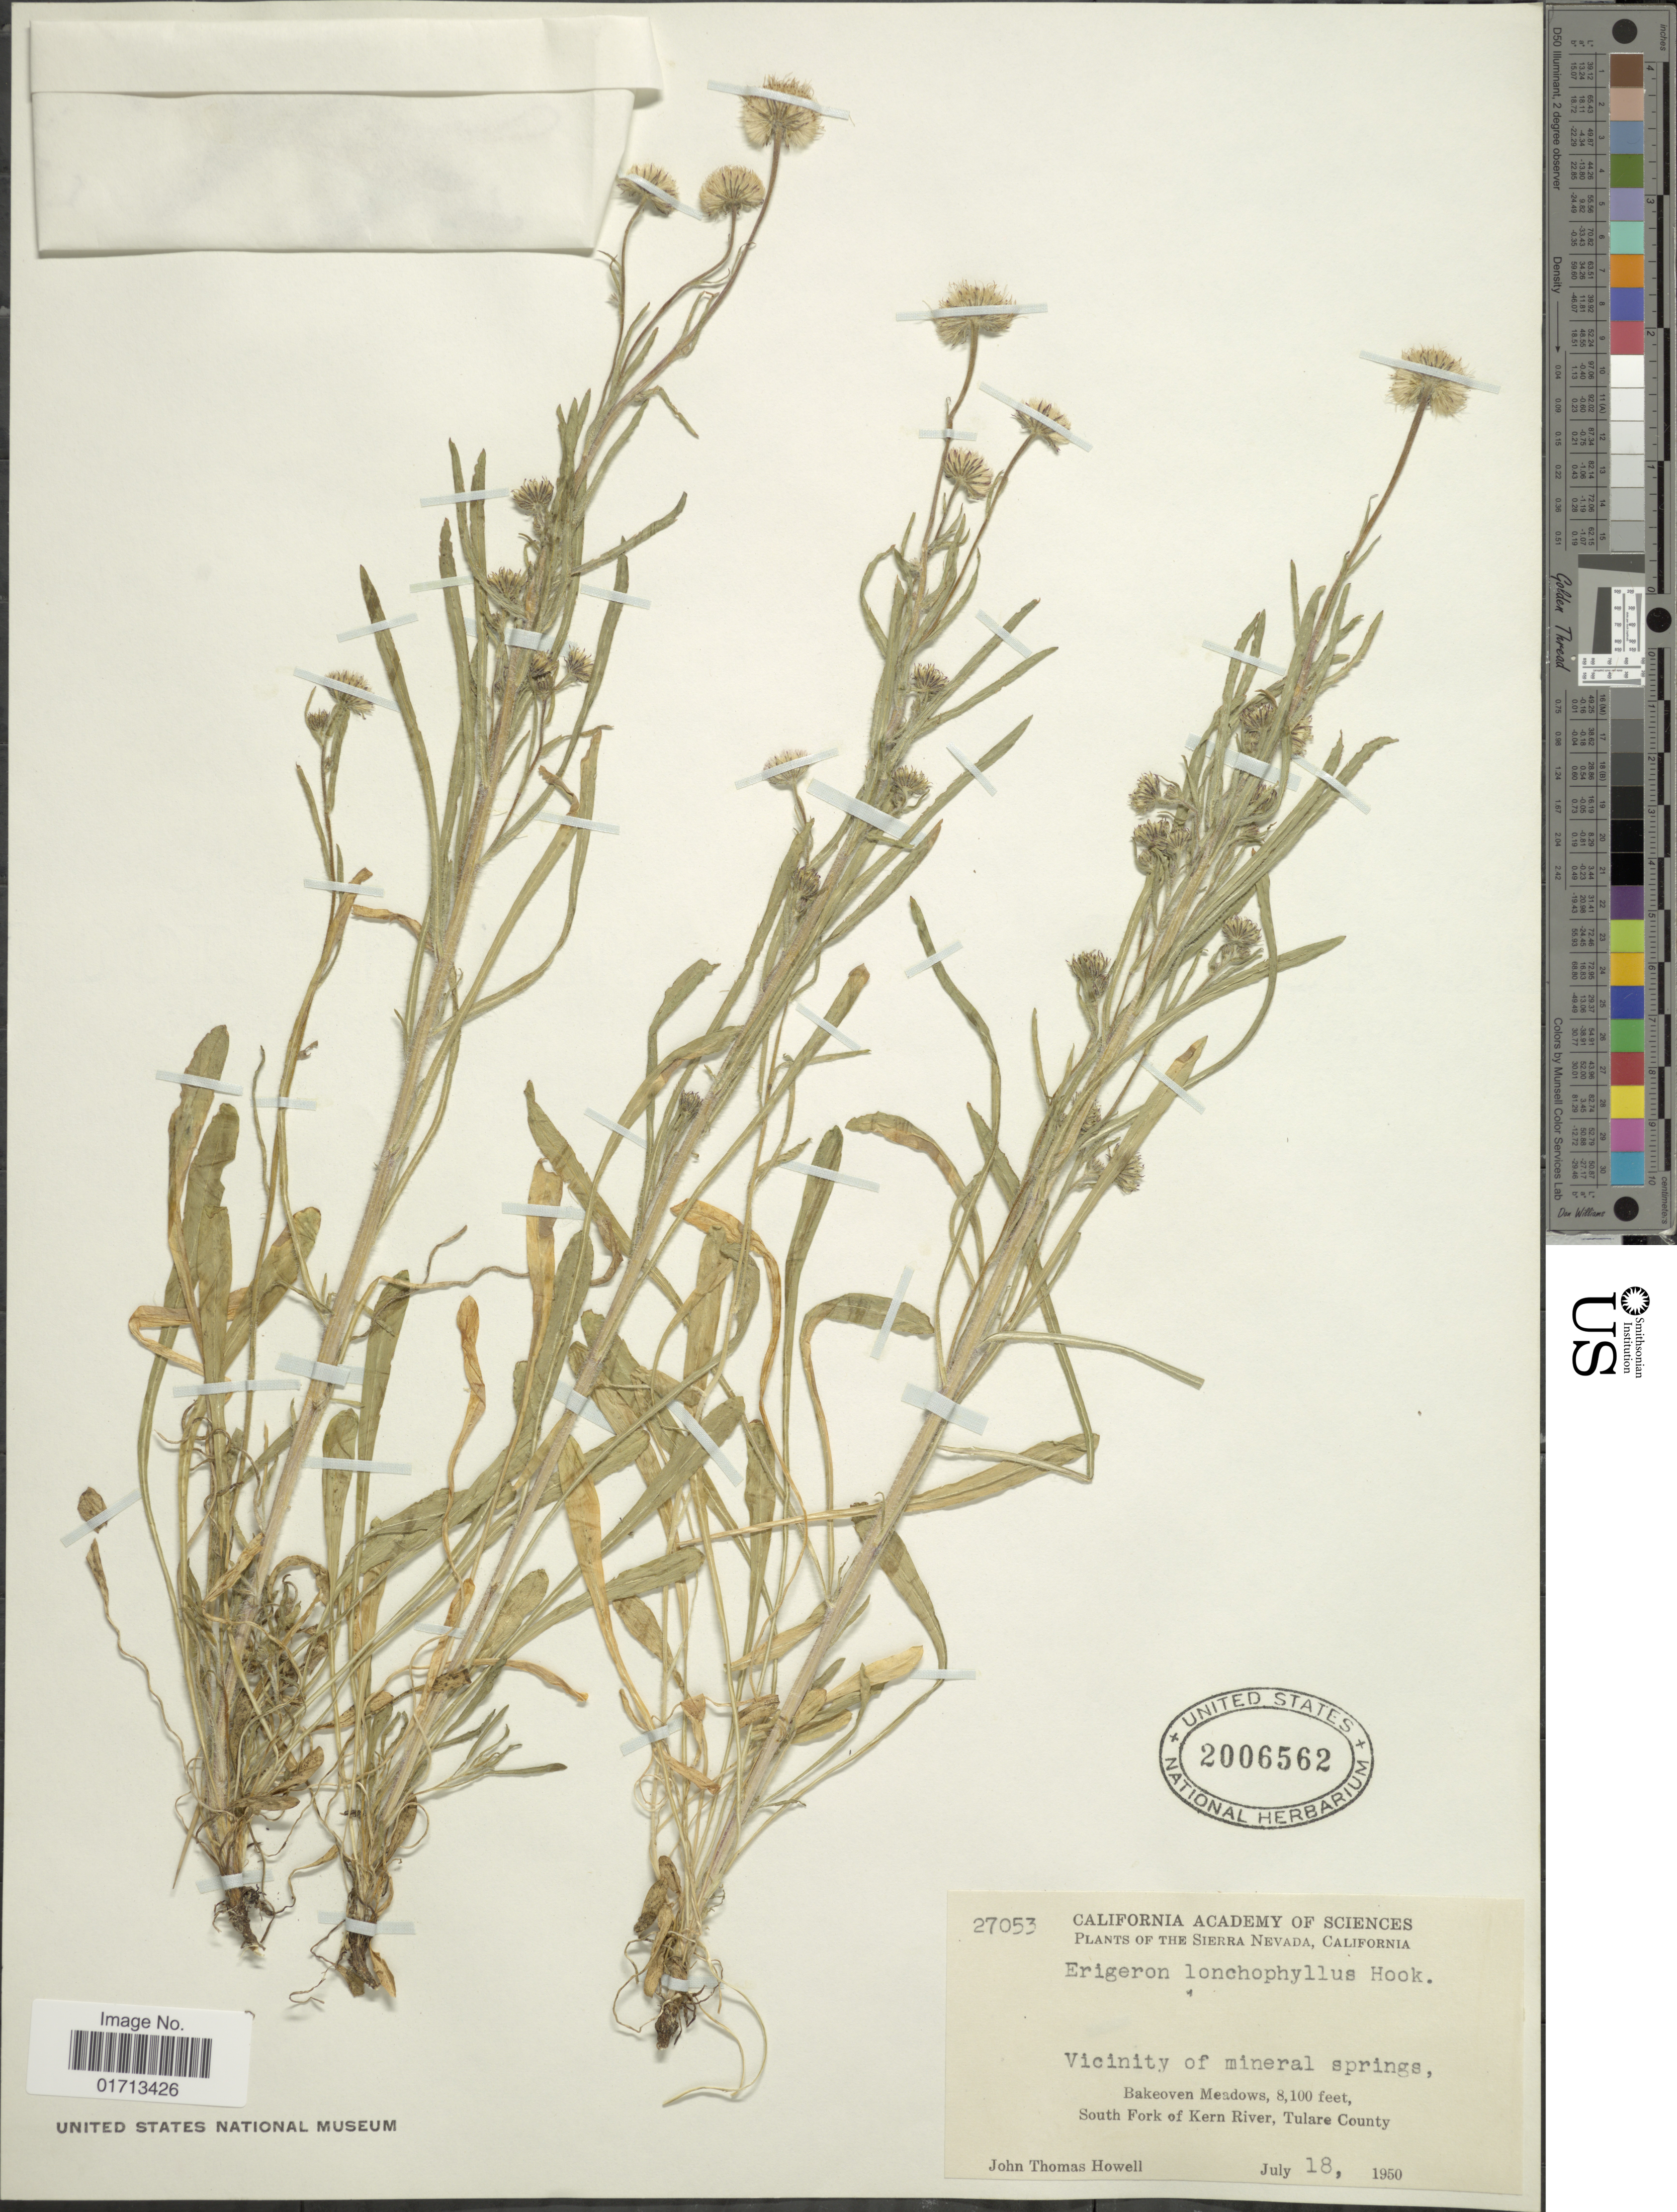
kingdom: Plantae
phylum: Tracheophyta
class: Magnoliopsida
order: Asterales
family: Asteraceae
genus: Erigeron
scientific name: Erigeron lonchophyllus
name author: Hook.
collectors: J. T. Howell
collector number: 27053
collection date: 1950-07-18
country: United States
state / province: California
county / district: Tulare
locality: Sierra Nevada. Vicinity of mineral Springs, Bakeoven Meadows, South Fork of Kern River, Tulare County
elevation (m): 2469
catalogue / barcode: US 2006562